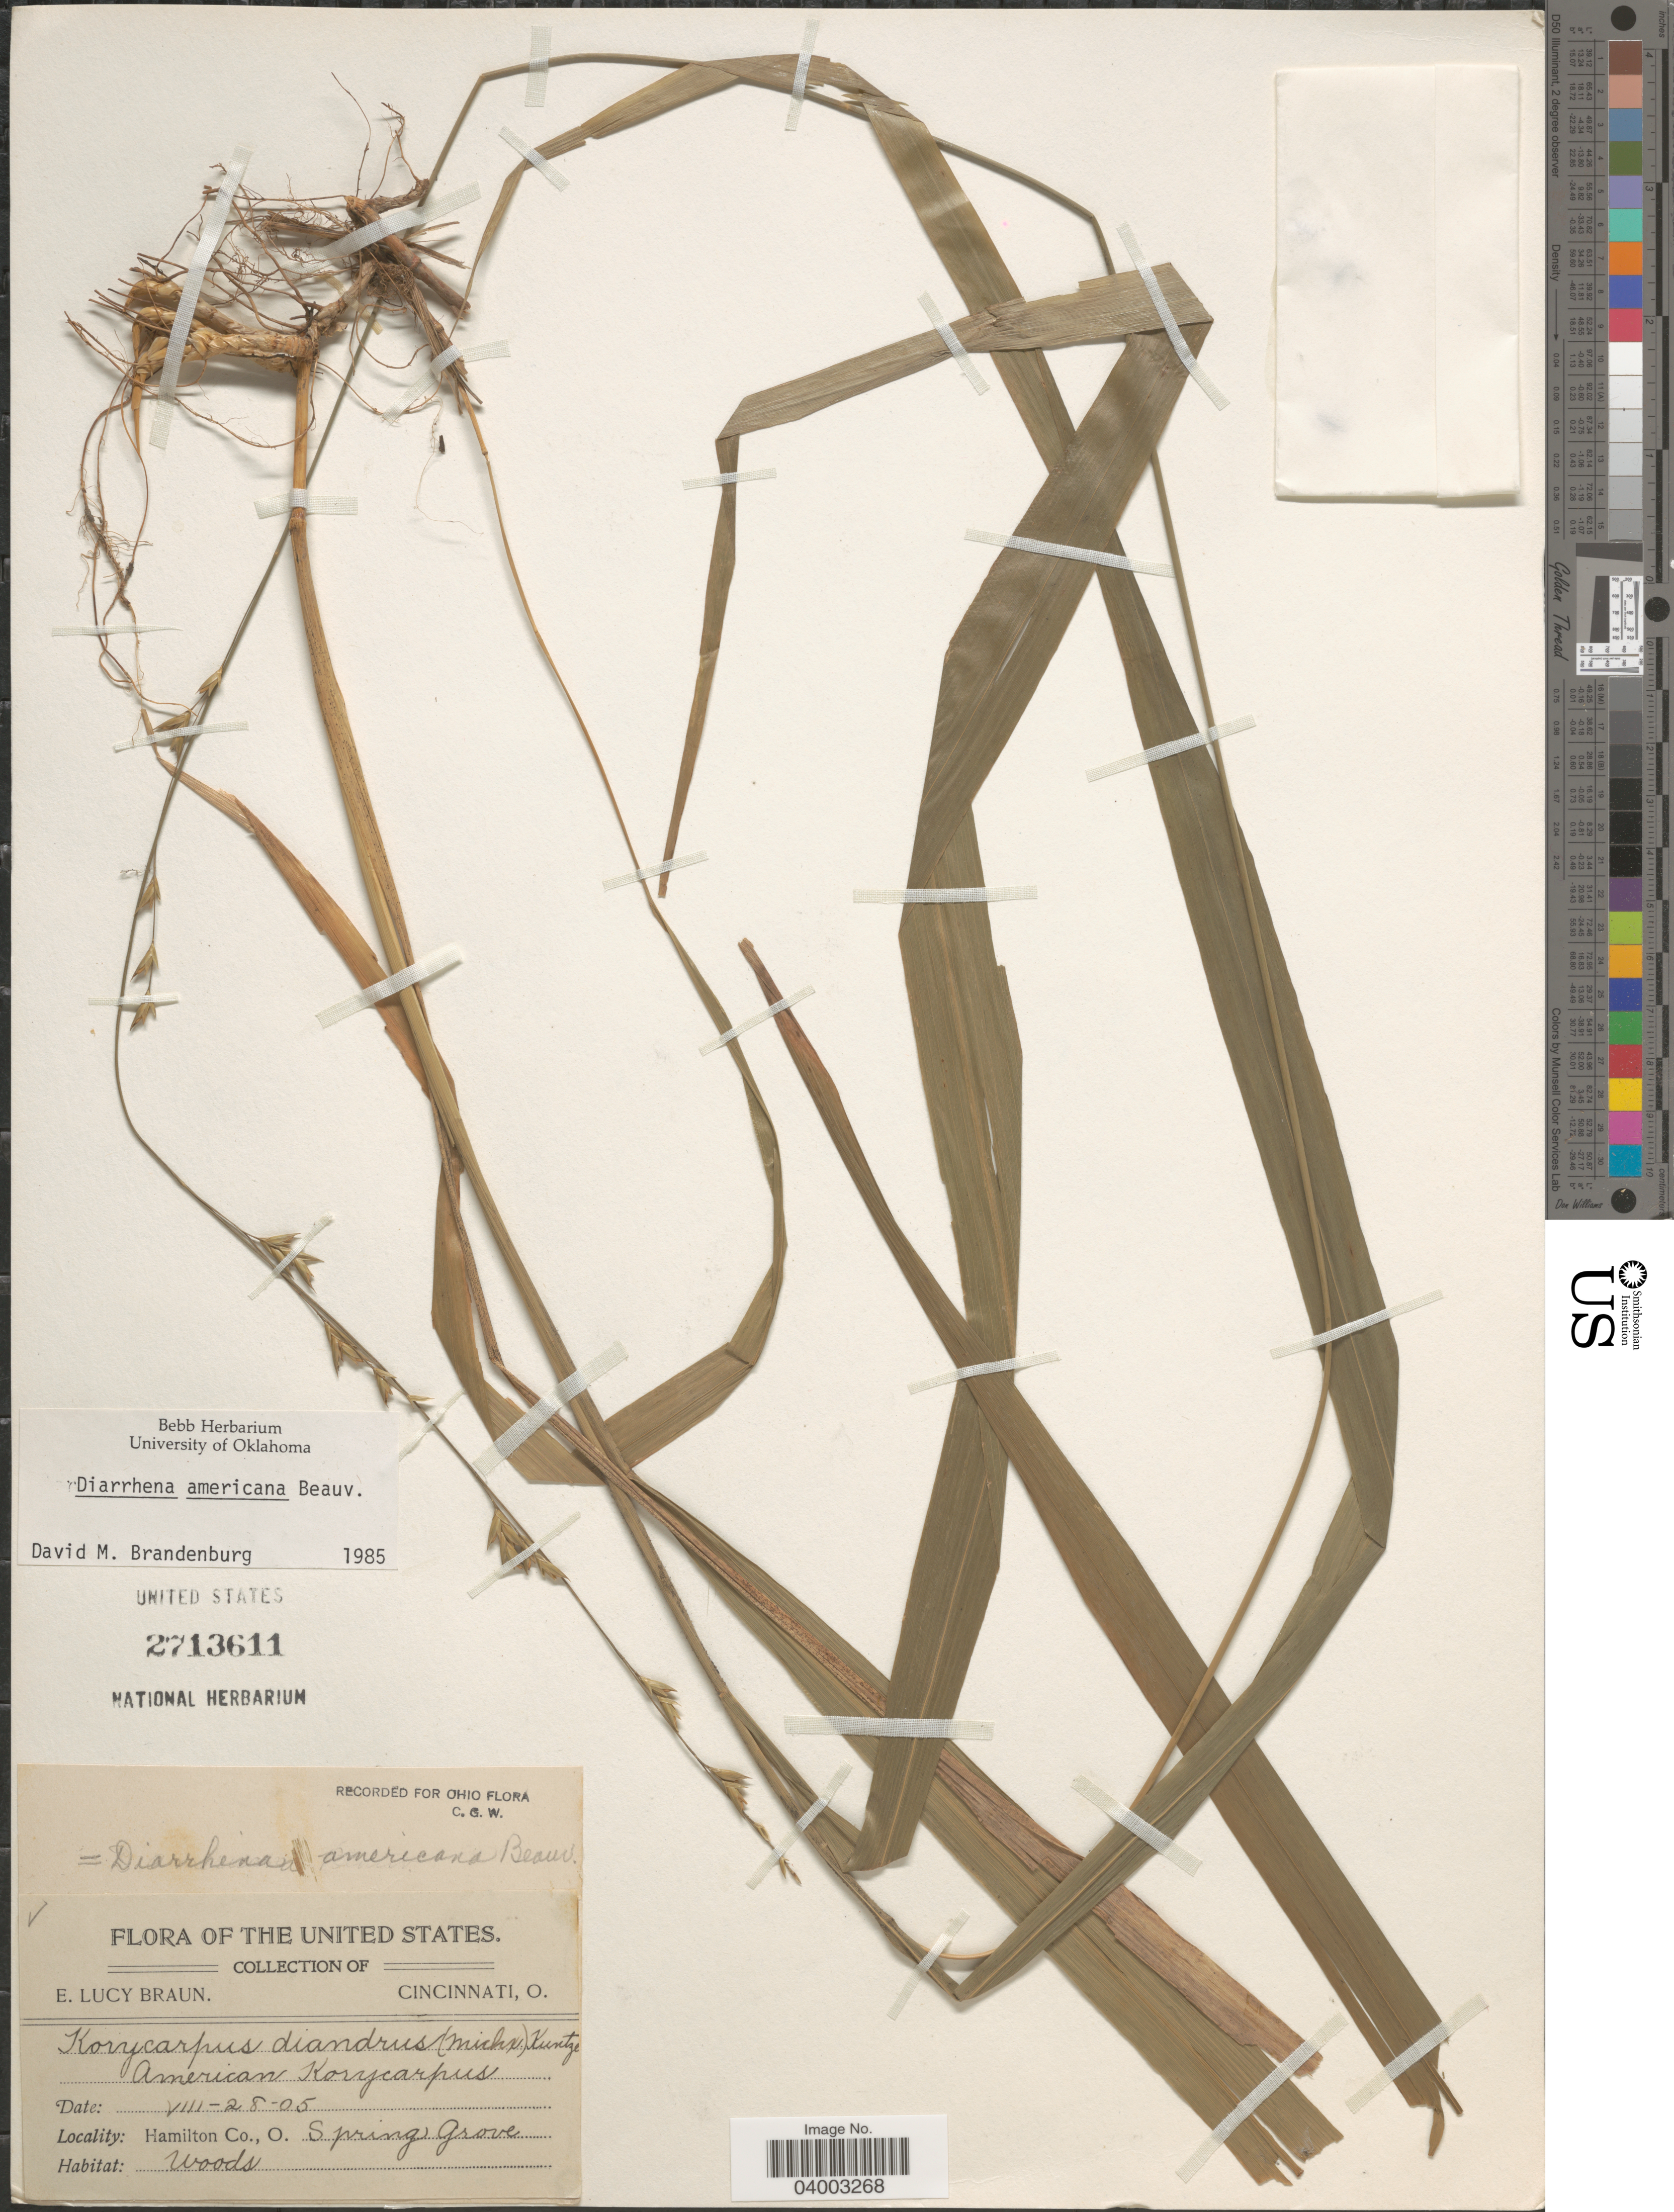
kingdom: Plantae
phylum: Tracheophyta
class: Liliopsida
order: Poales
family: Poaceae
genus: Diarrhena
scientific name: Diarrhena americana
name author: P. Beauv.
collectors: E. L. Braun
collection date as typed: Transcribed d/m/y: 28/8/5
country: United States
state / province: Ohio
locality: Hamilton Co. Spring Grove.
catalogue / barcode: US 2713611